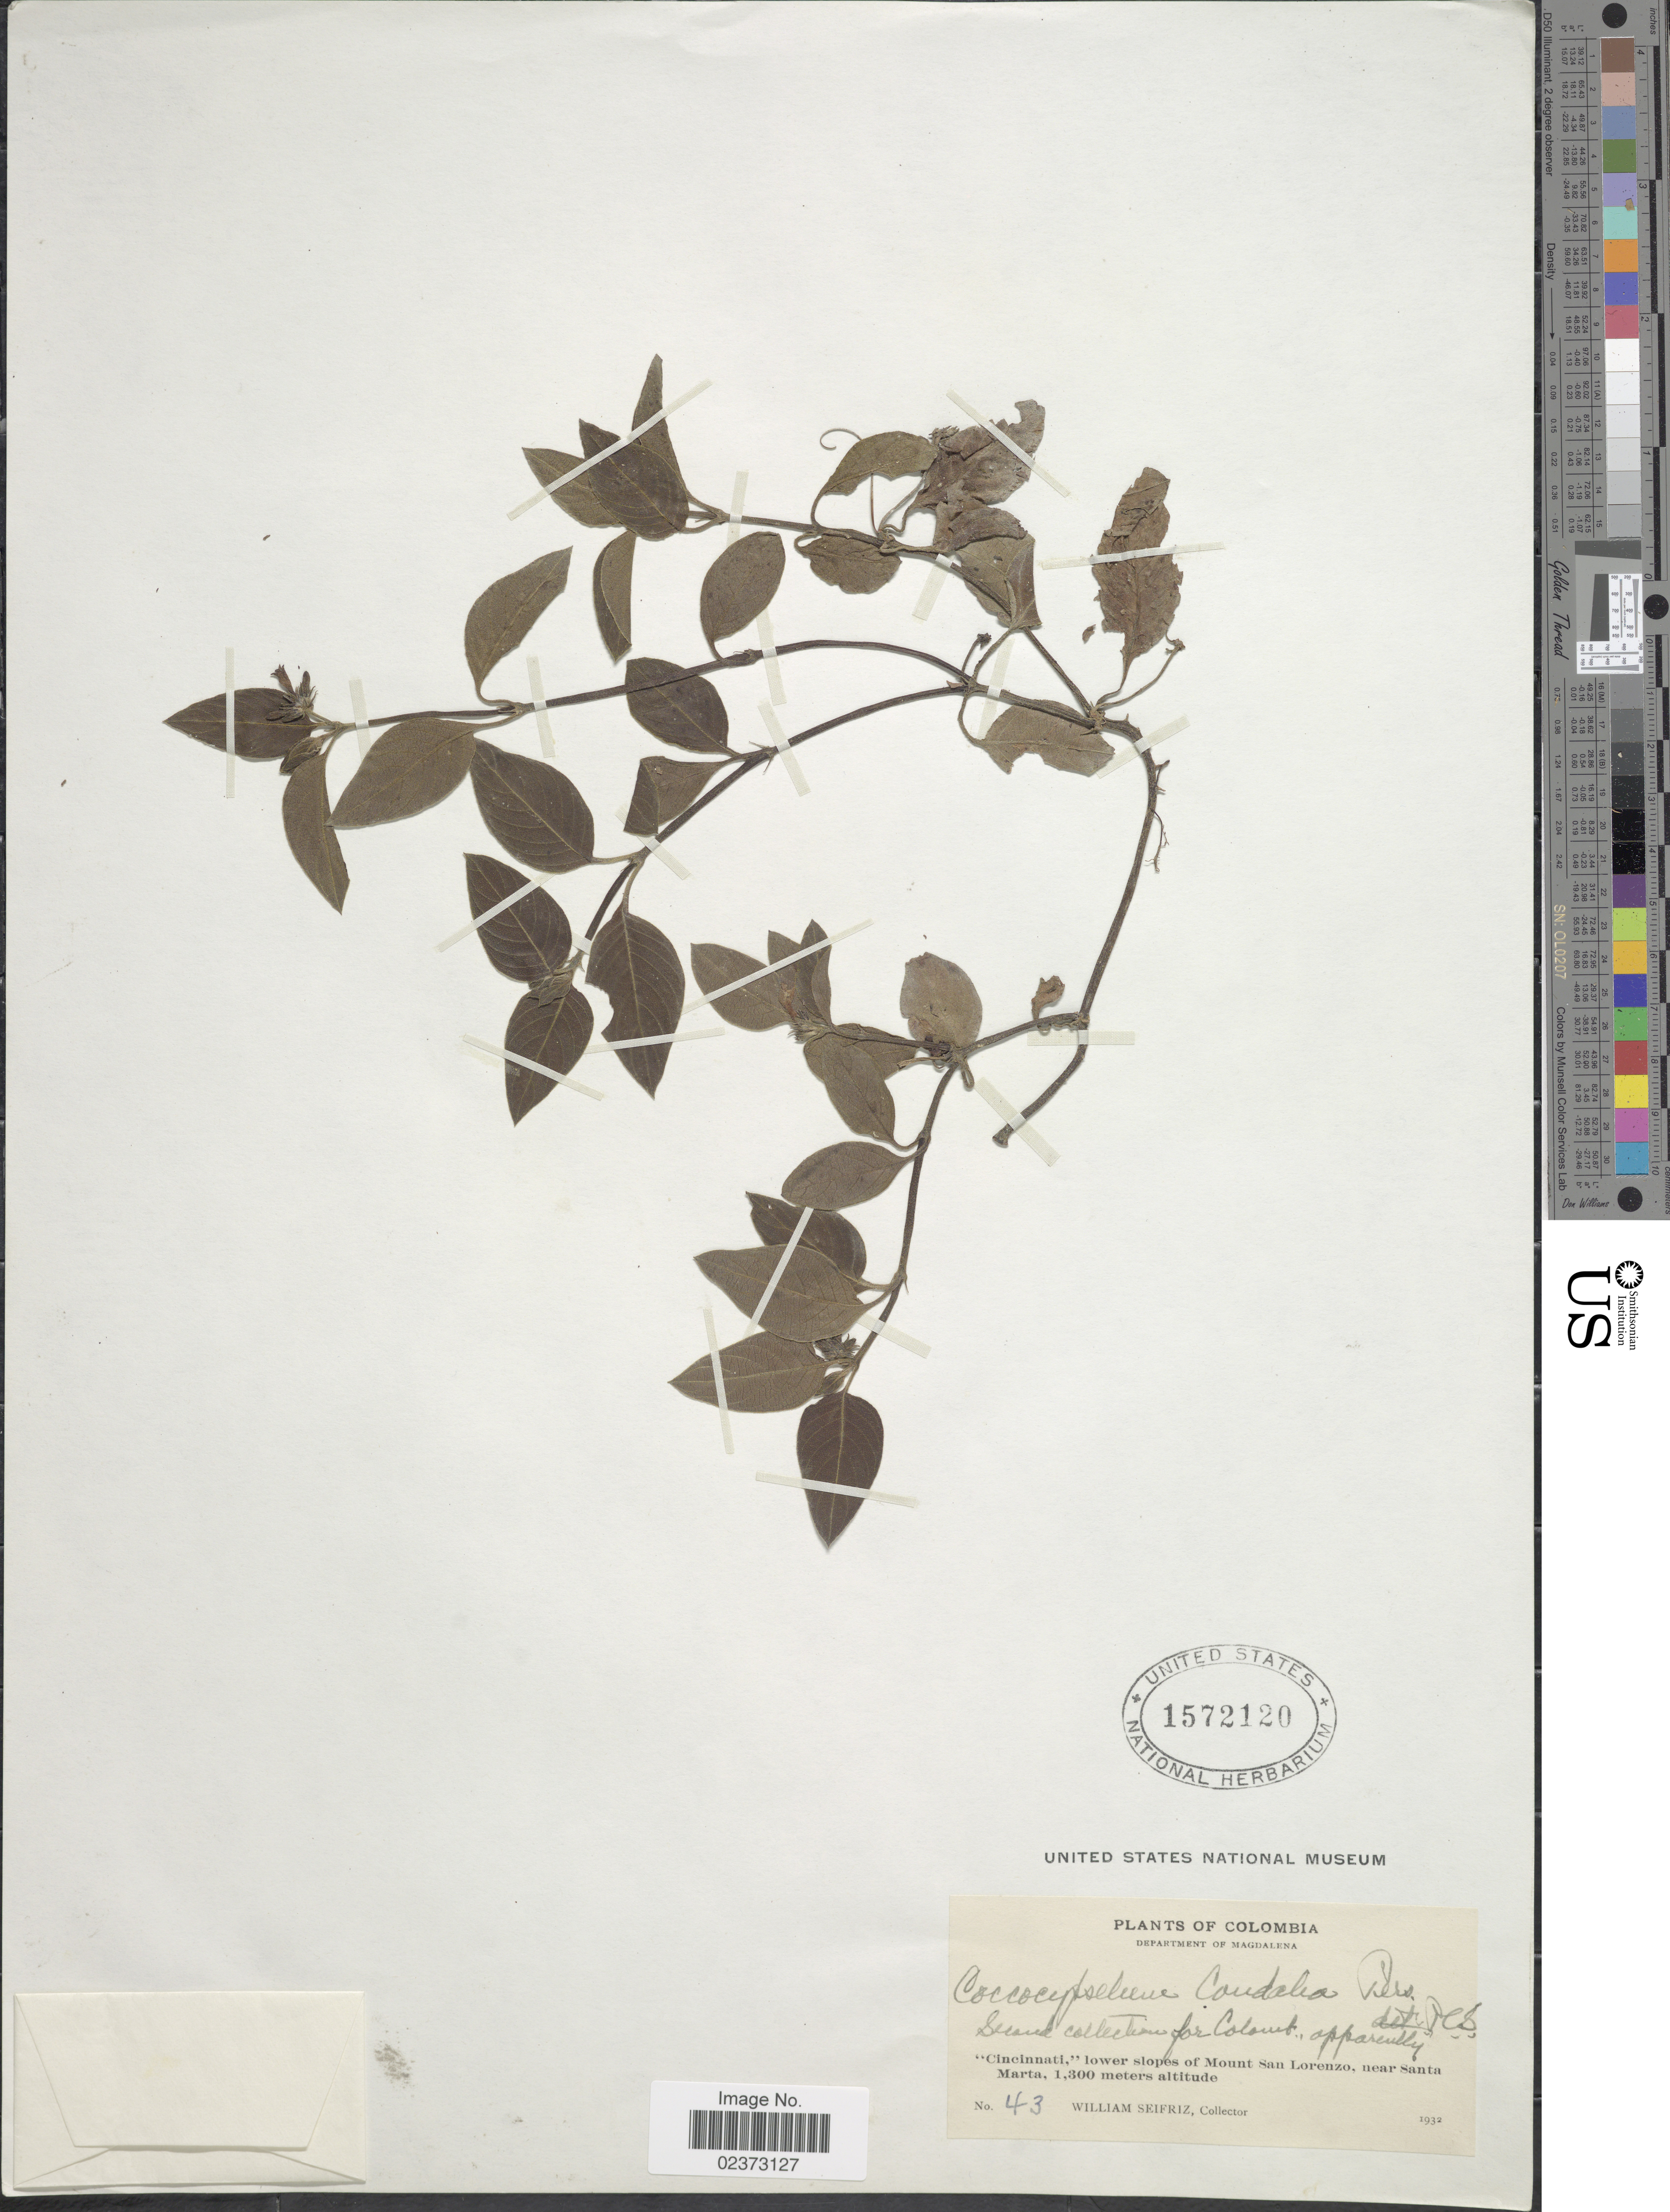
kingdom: Plantae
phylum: Tracheophyta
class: Magnoliopsida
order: Gentianales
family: Rubiaceae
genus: Coccocypselum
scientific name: Coccocypselum condalia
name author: Pers.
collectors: W. Seifriz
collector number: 43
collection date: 1932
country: Colombia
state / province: Magdalena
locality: Department of Magdalena, Cincinnati, lower slopes of Mount San Lorenzo, near Santa Marta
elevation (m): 1300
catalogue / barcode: US 1572120